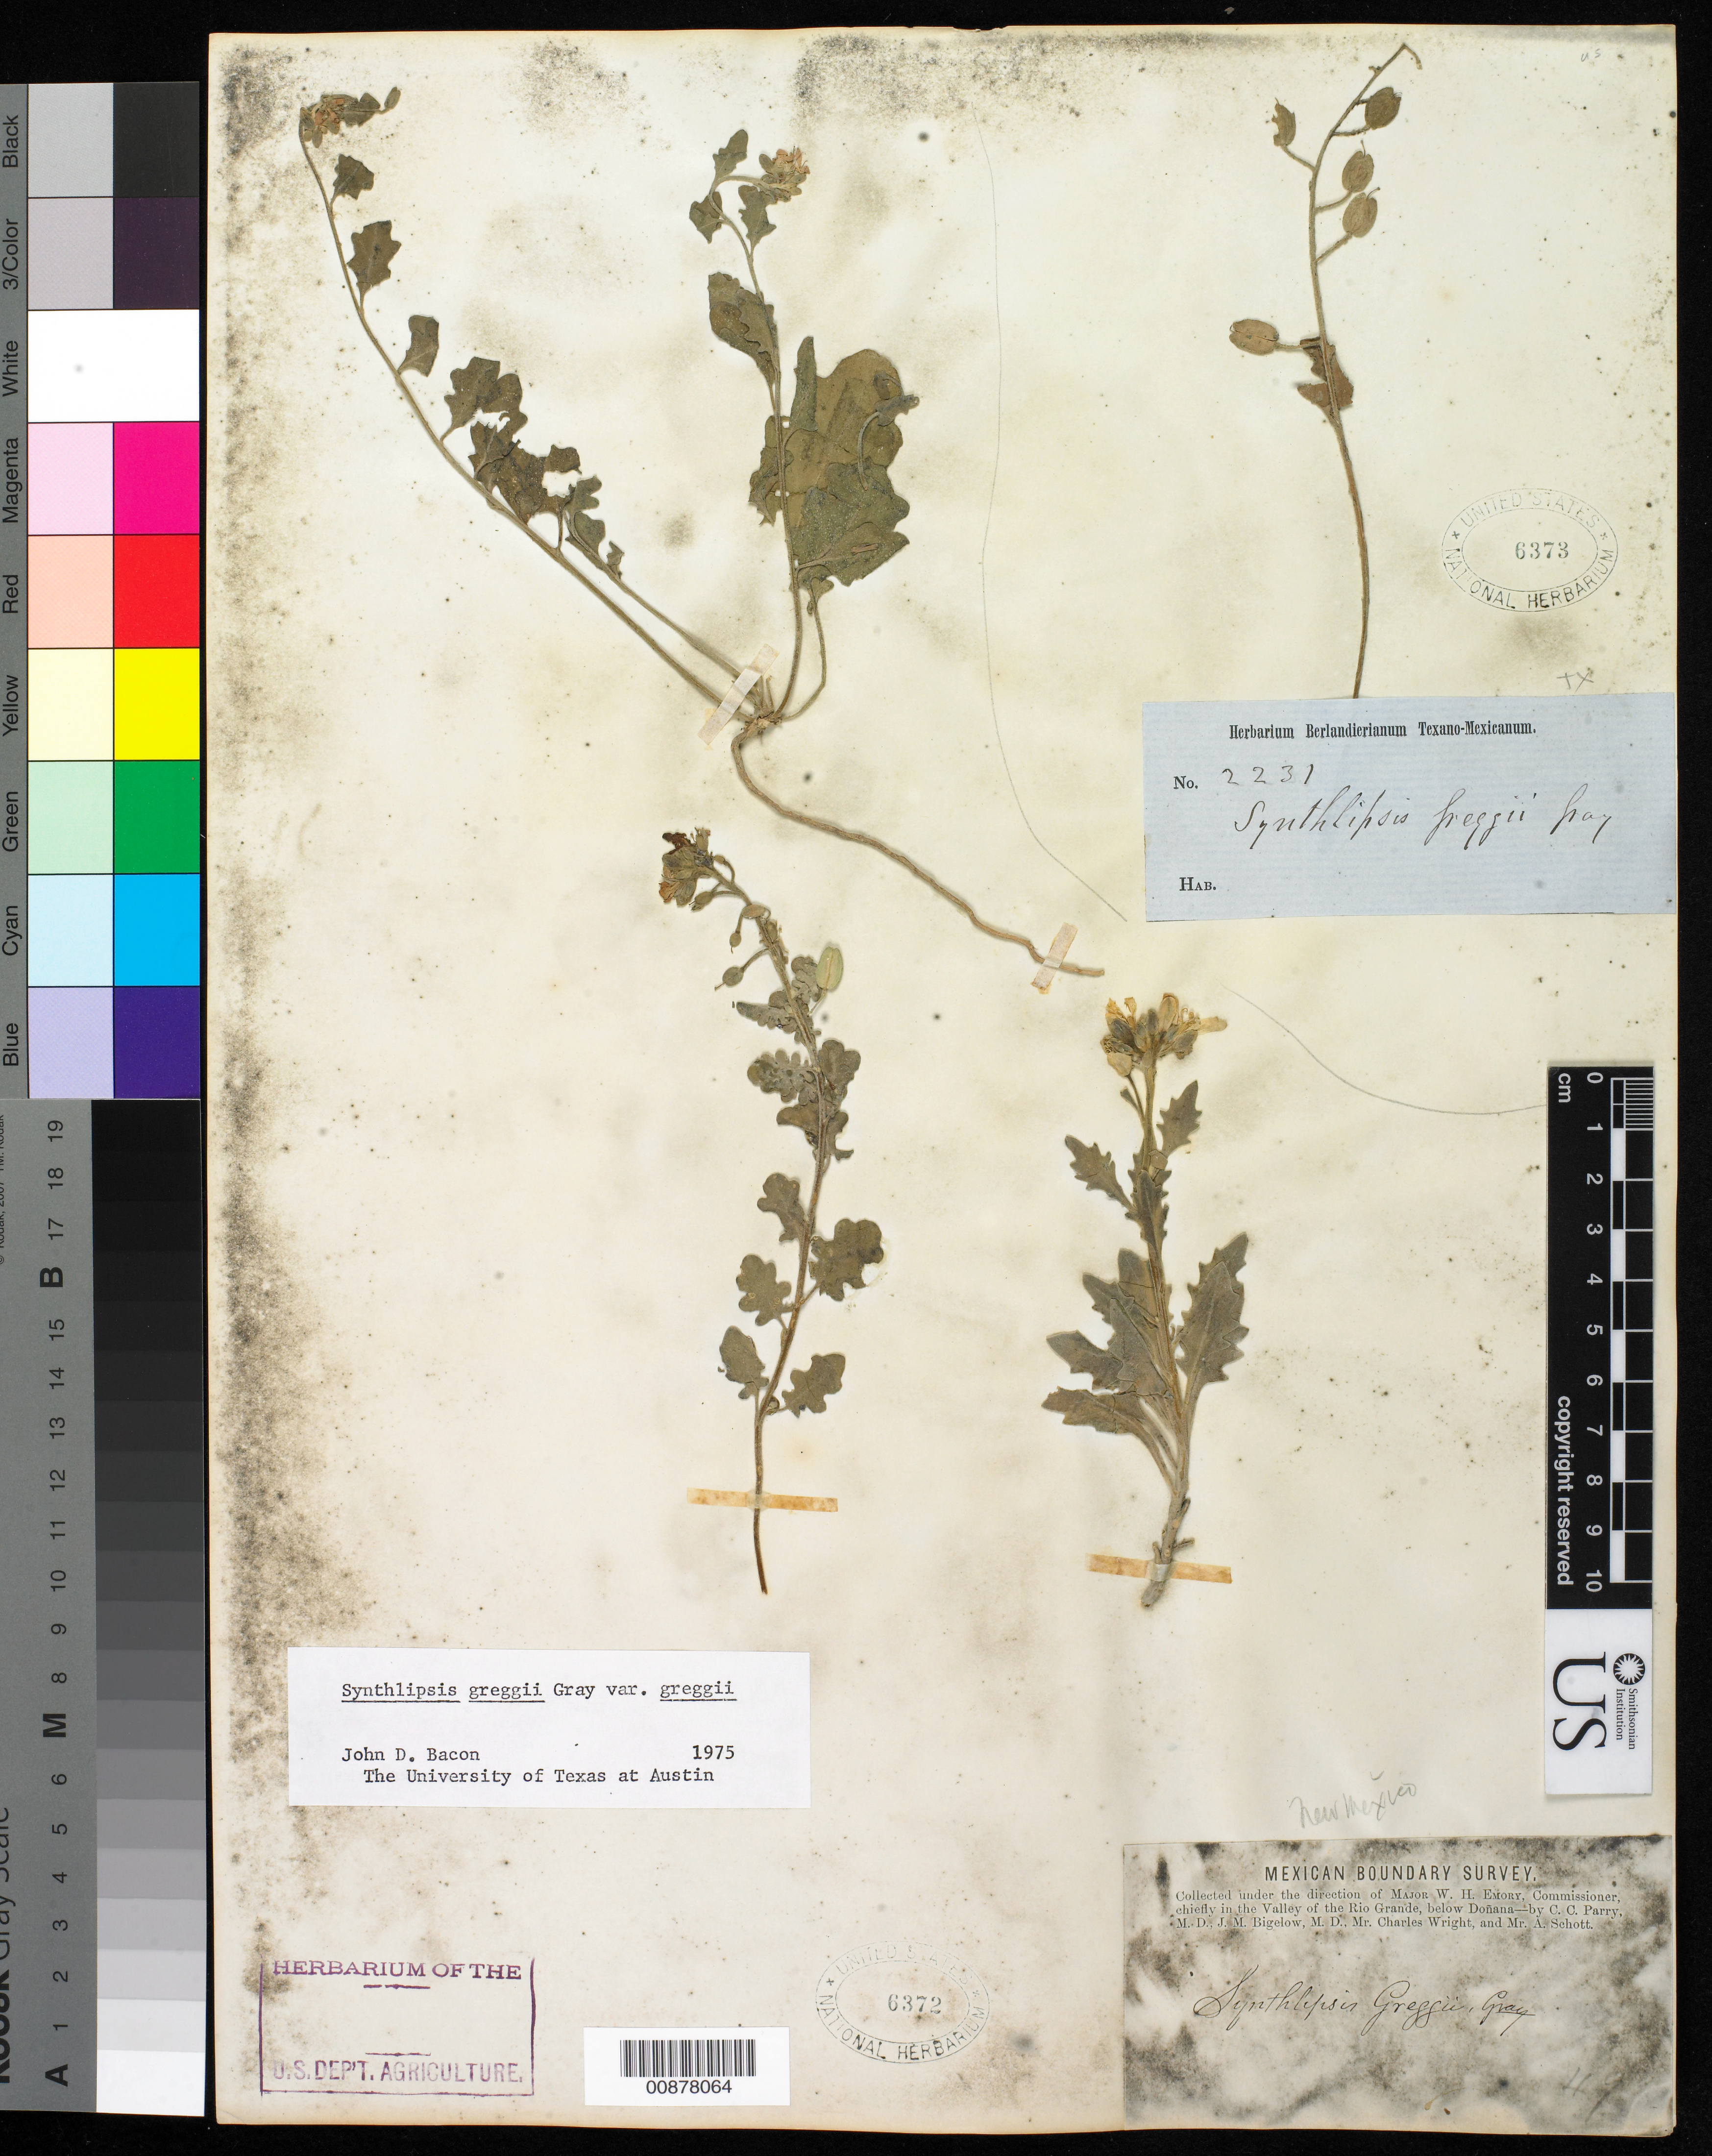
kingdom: Plantae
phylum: Tracheophyta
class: Magnoliopsida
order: Brassicales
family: Brassicaceae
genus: Synthlipsis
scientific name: Synthlipsis greggii var. greggii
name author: A. Gray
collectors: C. C. Parry, J. M. Bigelow, C. Wright & A. C. V. Schott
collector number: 49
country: United States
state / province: New Mexico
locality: Valley of the Rio Grande, below Doñana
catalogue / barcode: US 6372